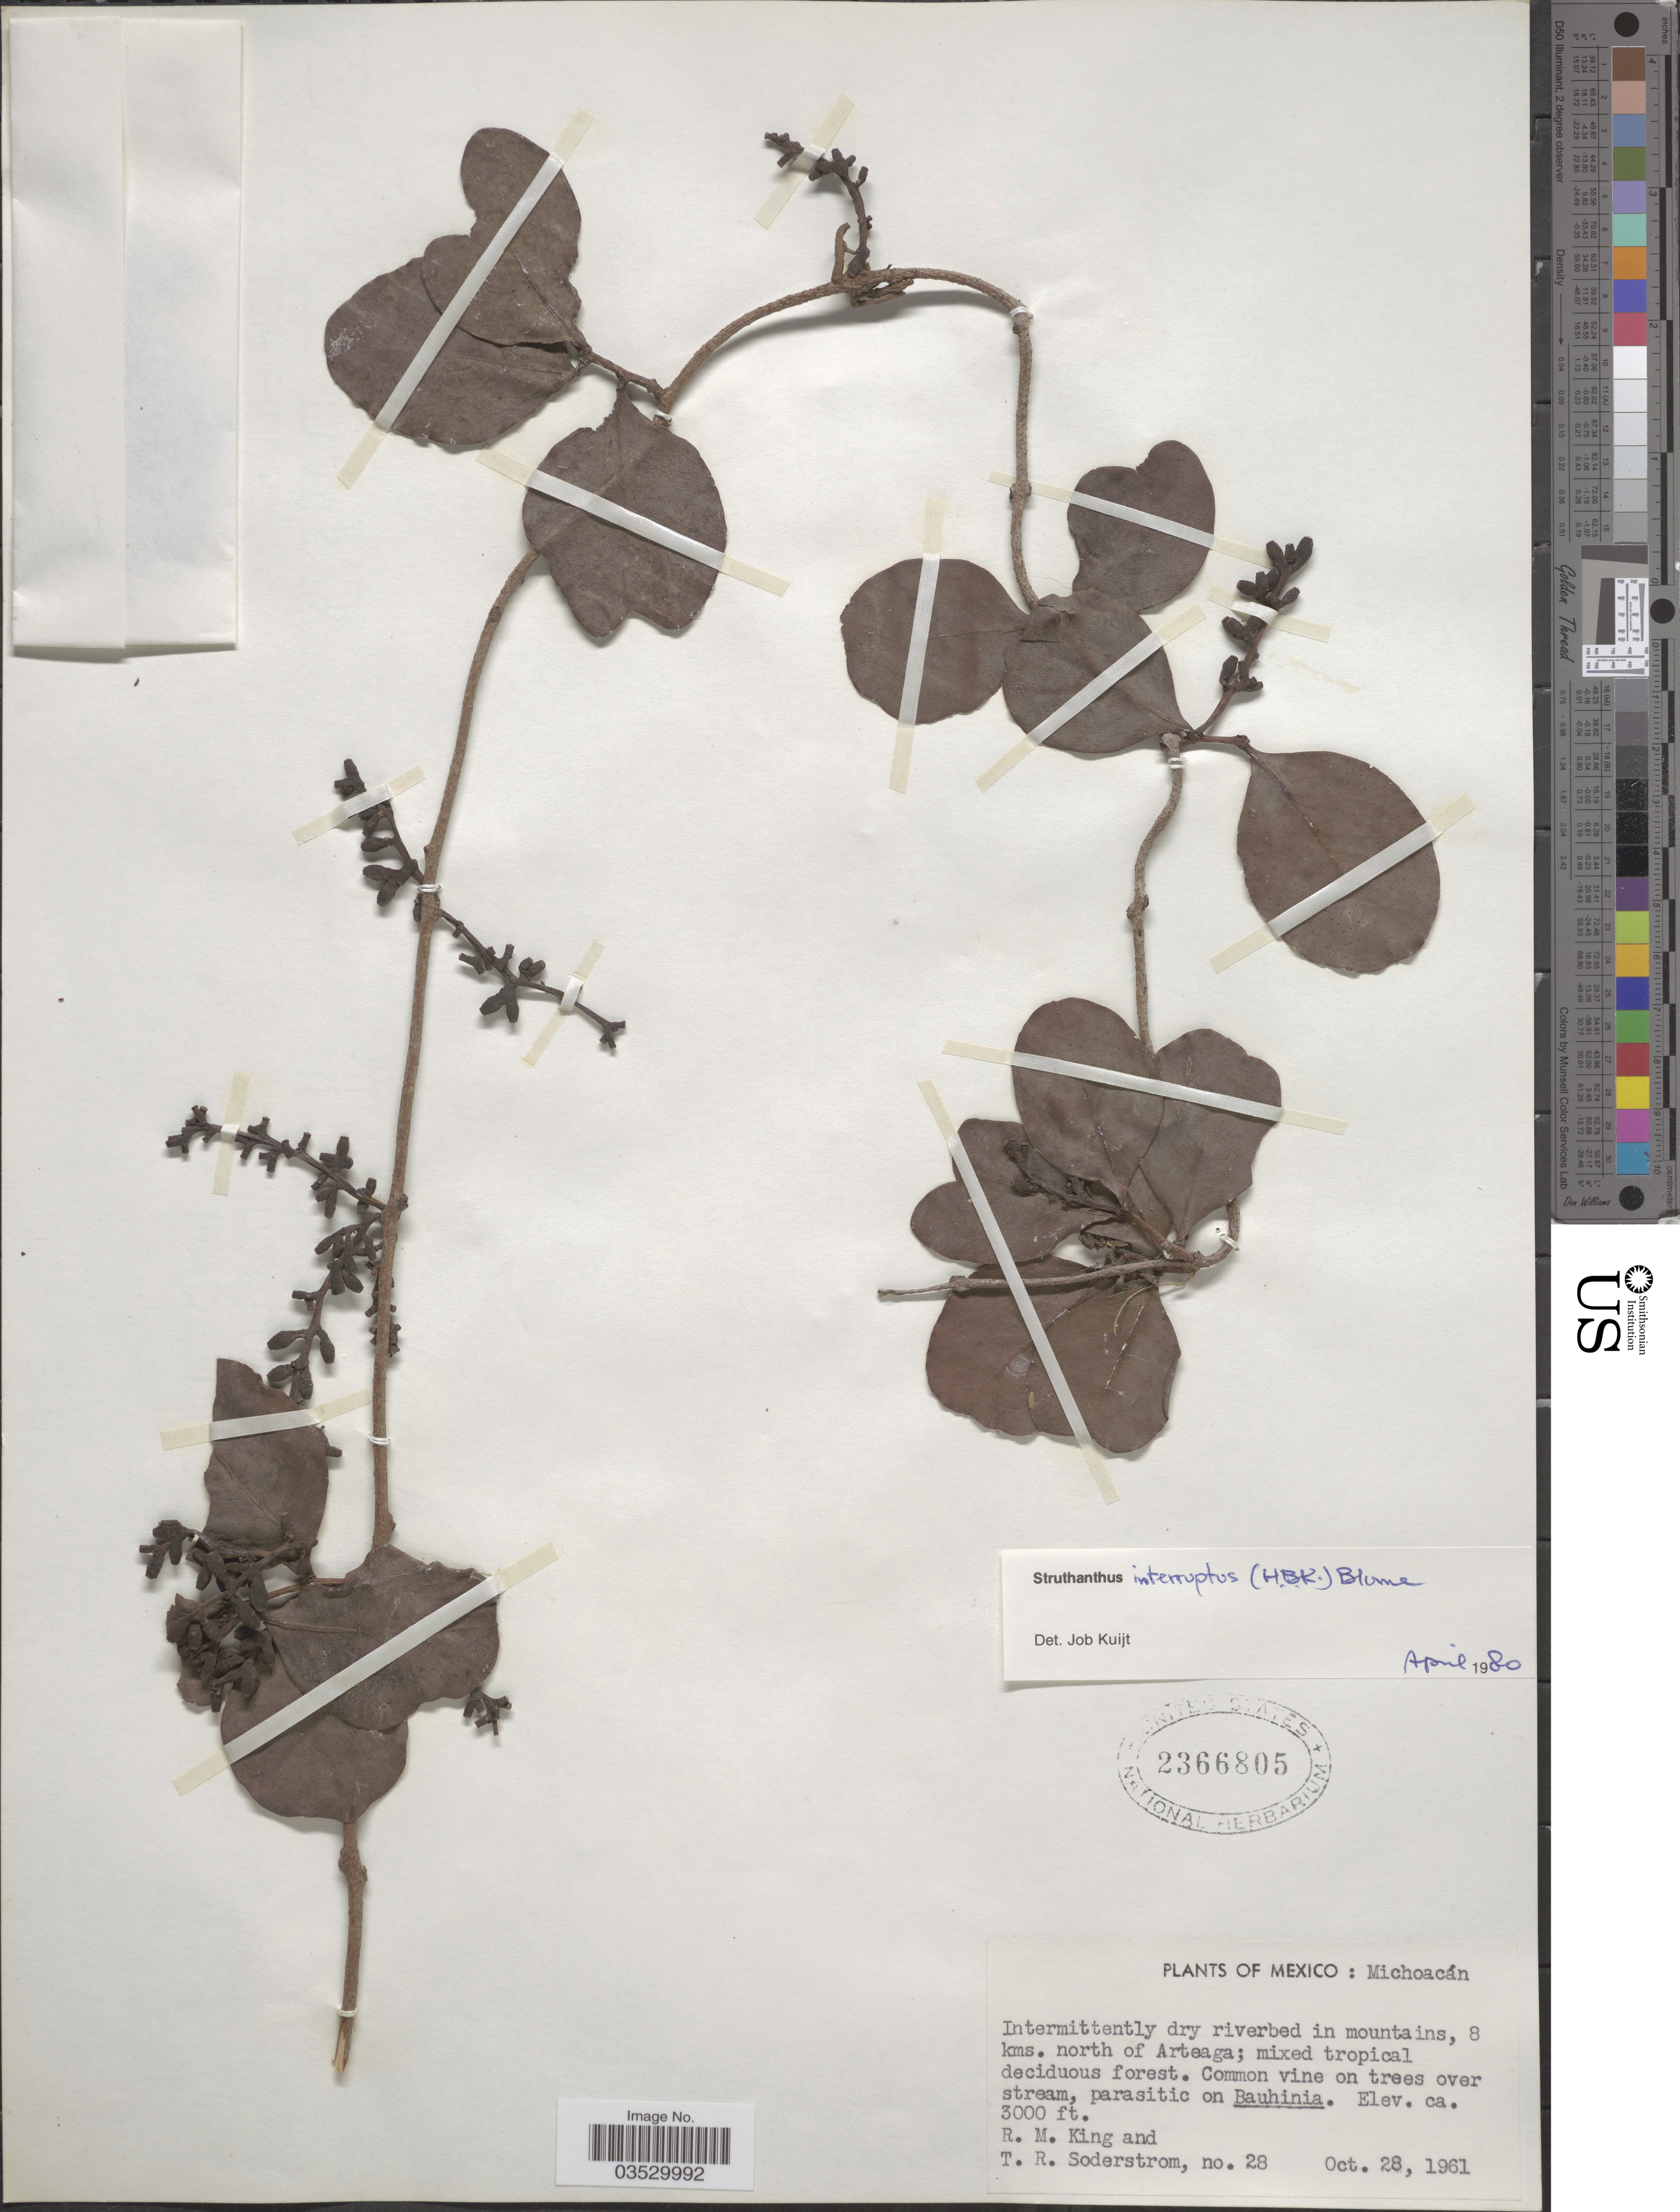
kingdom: Plantae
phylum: Tracheophyta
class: Magnoliopsida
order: Santalales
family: Loranthaceae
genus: Struthanthus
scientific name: Struthanthus interruptus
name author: (Kunth) G. Don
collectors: R. M. King & T. R. Soderstrom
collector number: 28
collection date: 1961-10-28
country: Mexico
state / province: Michoacán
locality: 8 kms. north of Arteaga.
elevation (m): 914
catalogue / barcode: US 2366805